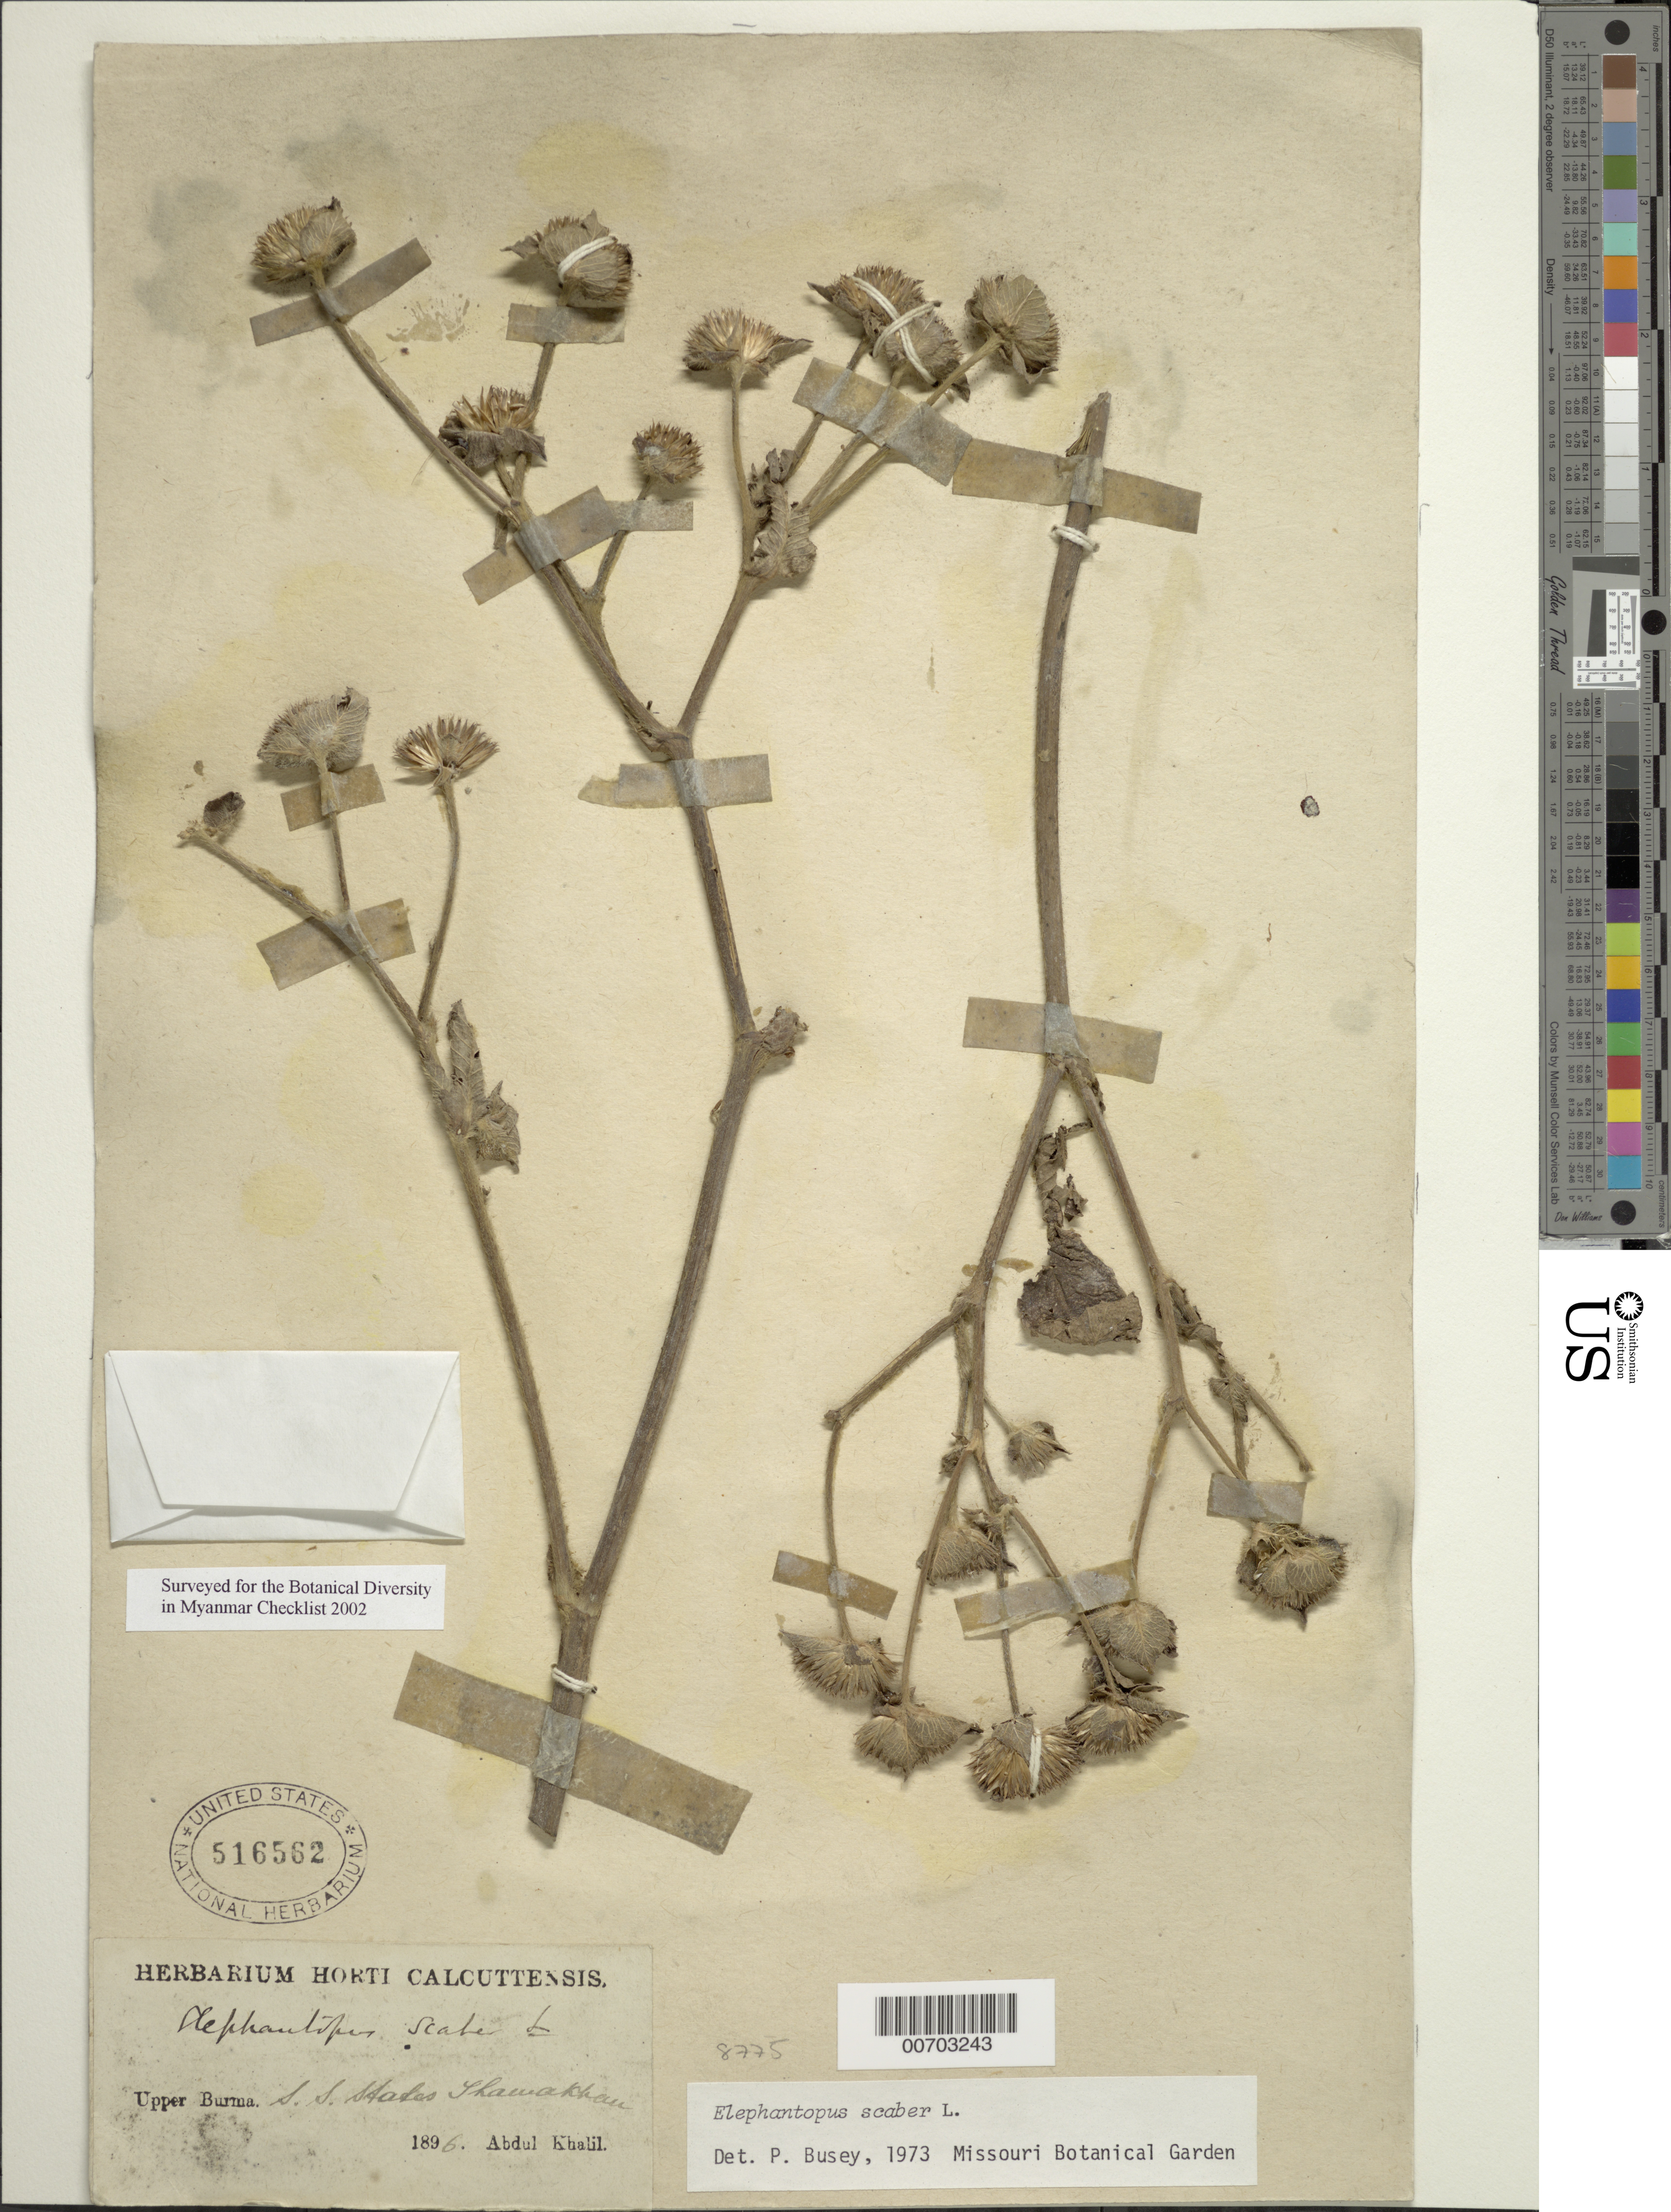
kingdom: Plantae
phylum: Tracheophyta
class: Magnoliopsida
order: Asterales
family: Asteraceae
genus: Elephantopus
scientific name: Elephantopus scaber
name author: L.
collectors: A. Khalil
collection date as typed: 1896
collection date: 1896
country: Myanmar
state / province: Shan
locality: Southern Shan States, Thawakhau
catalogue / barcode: US 516562